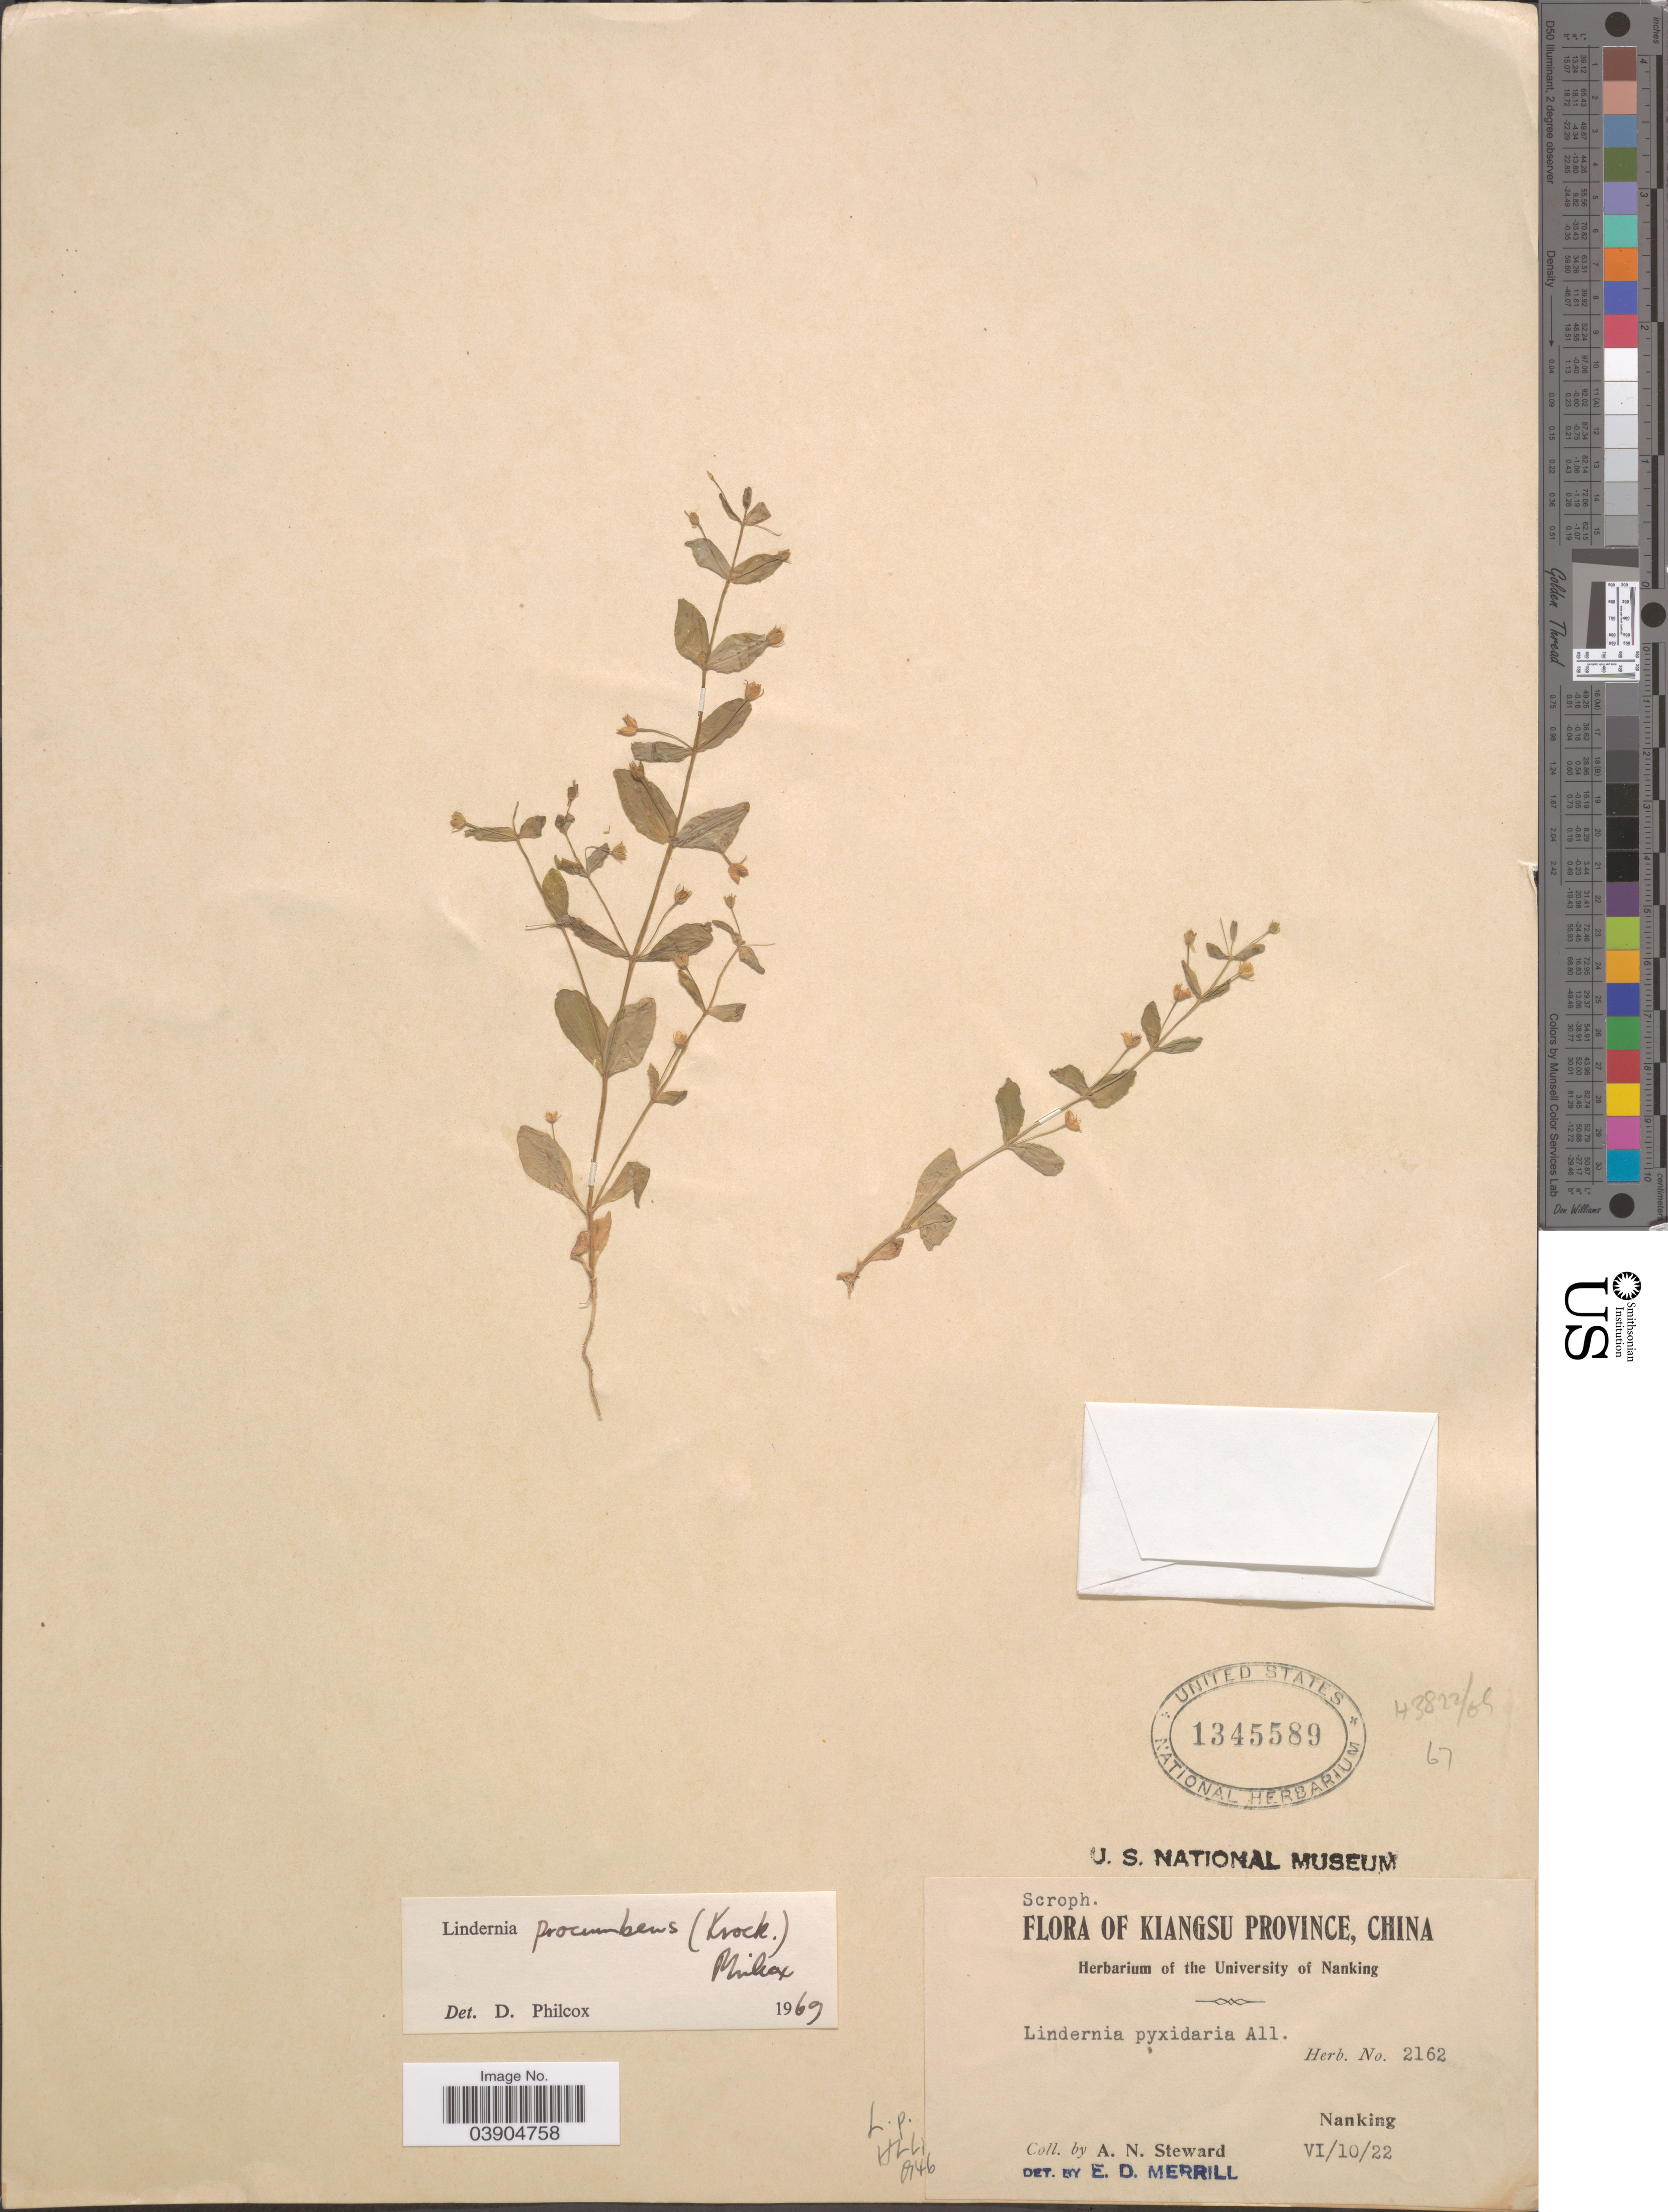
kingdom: Plantae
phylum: Tracheophyta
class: Magnoliopsida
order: Lamiales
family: Linderniaceae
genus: Lindernia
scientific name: Lindernia procumbens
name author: (Krock.) Philcox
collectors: A. N. Steward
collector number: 2162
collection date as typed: Transcribed d/m/y: 10/6/22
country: China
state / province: Jiangsu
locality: Kiangsu Province. Nanking.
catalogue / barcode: US 1345589